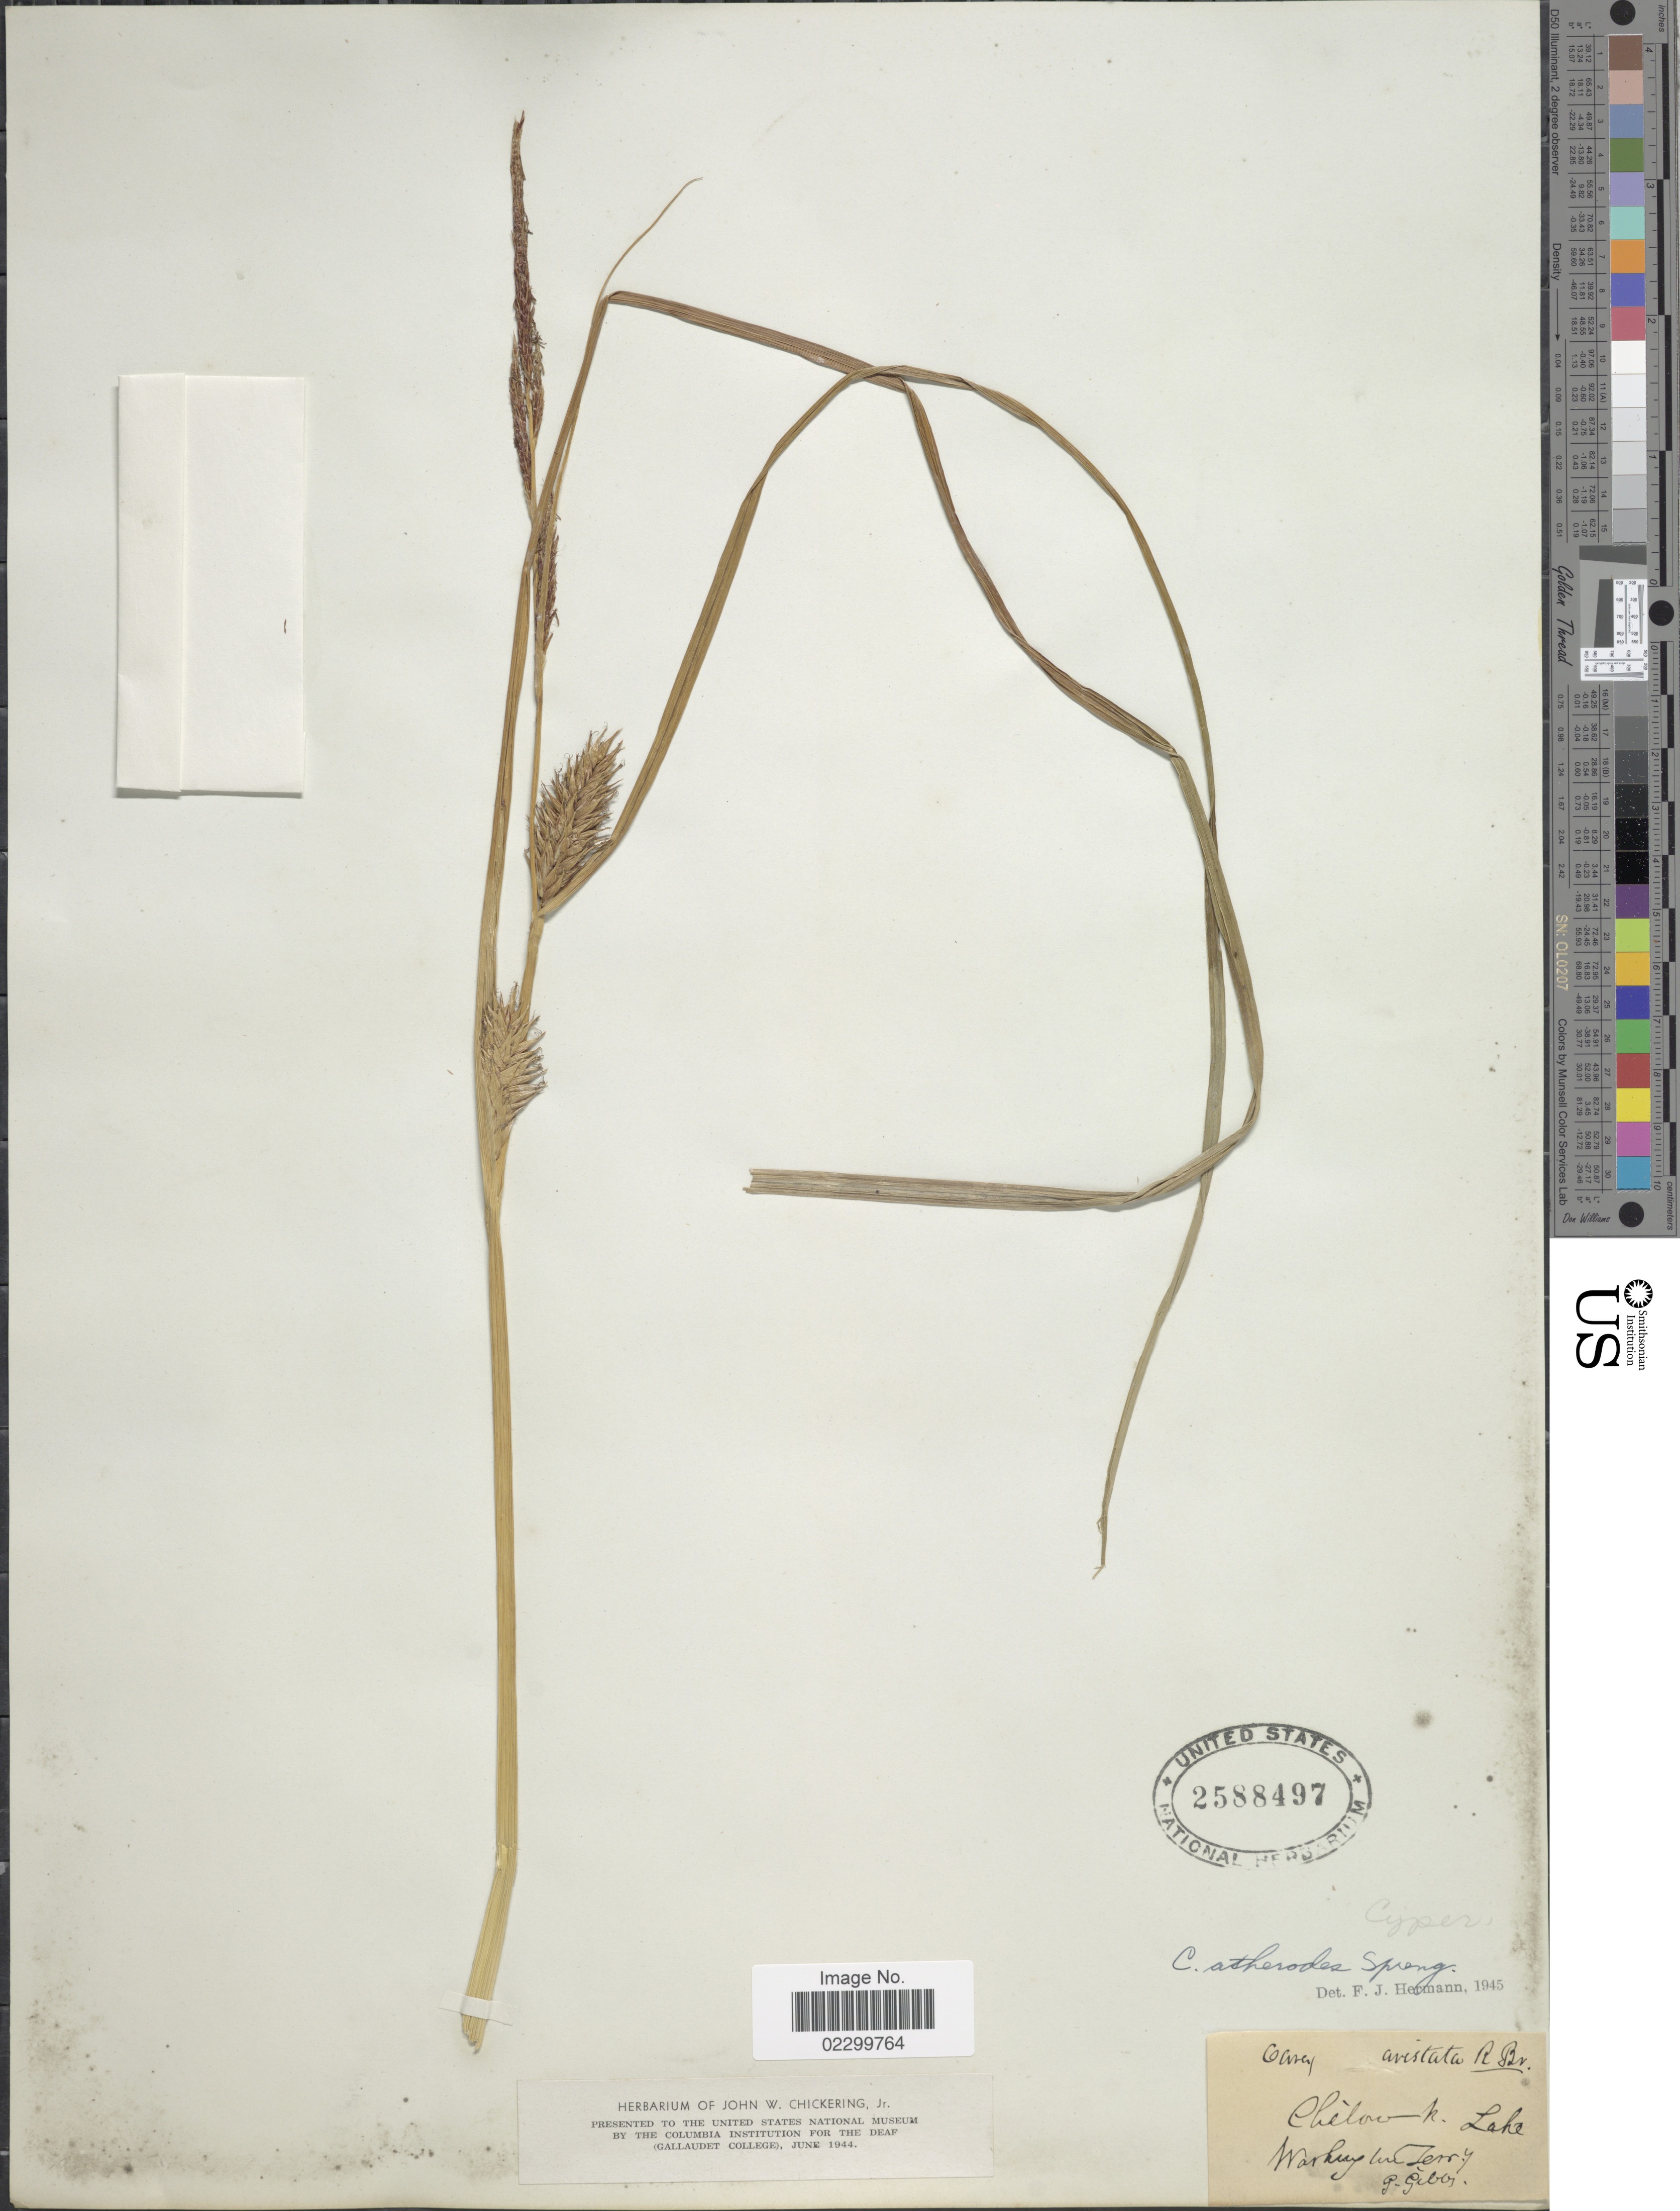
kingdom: Plantae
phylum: Tracheophyta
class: Liliopsida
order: Poales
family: Cyperaceae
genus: Carex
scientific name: Carex atherodes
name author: Spreng.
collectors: P. E. Gibbs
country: United States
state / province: Washington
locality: Chelow-k. Lake, Washington Terry.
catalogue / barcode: US 2588497